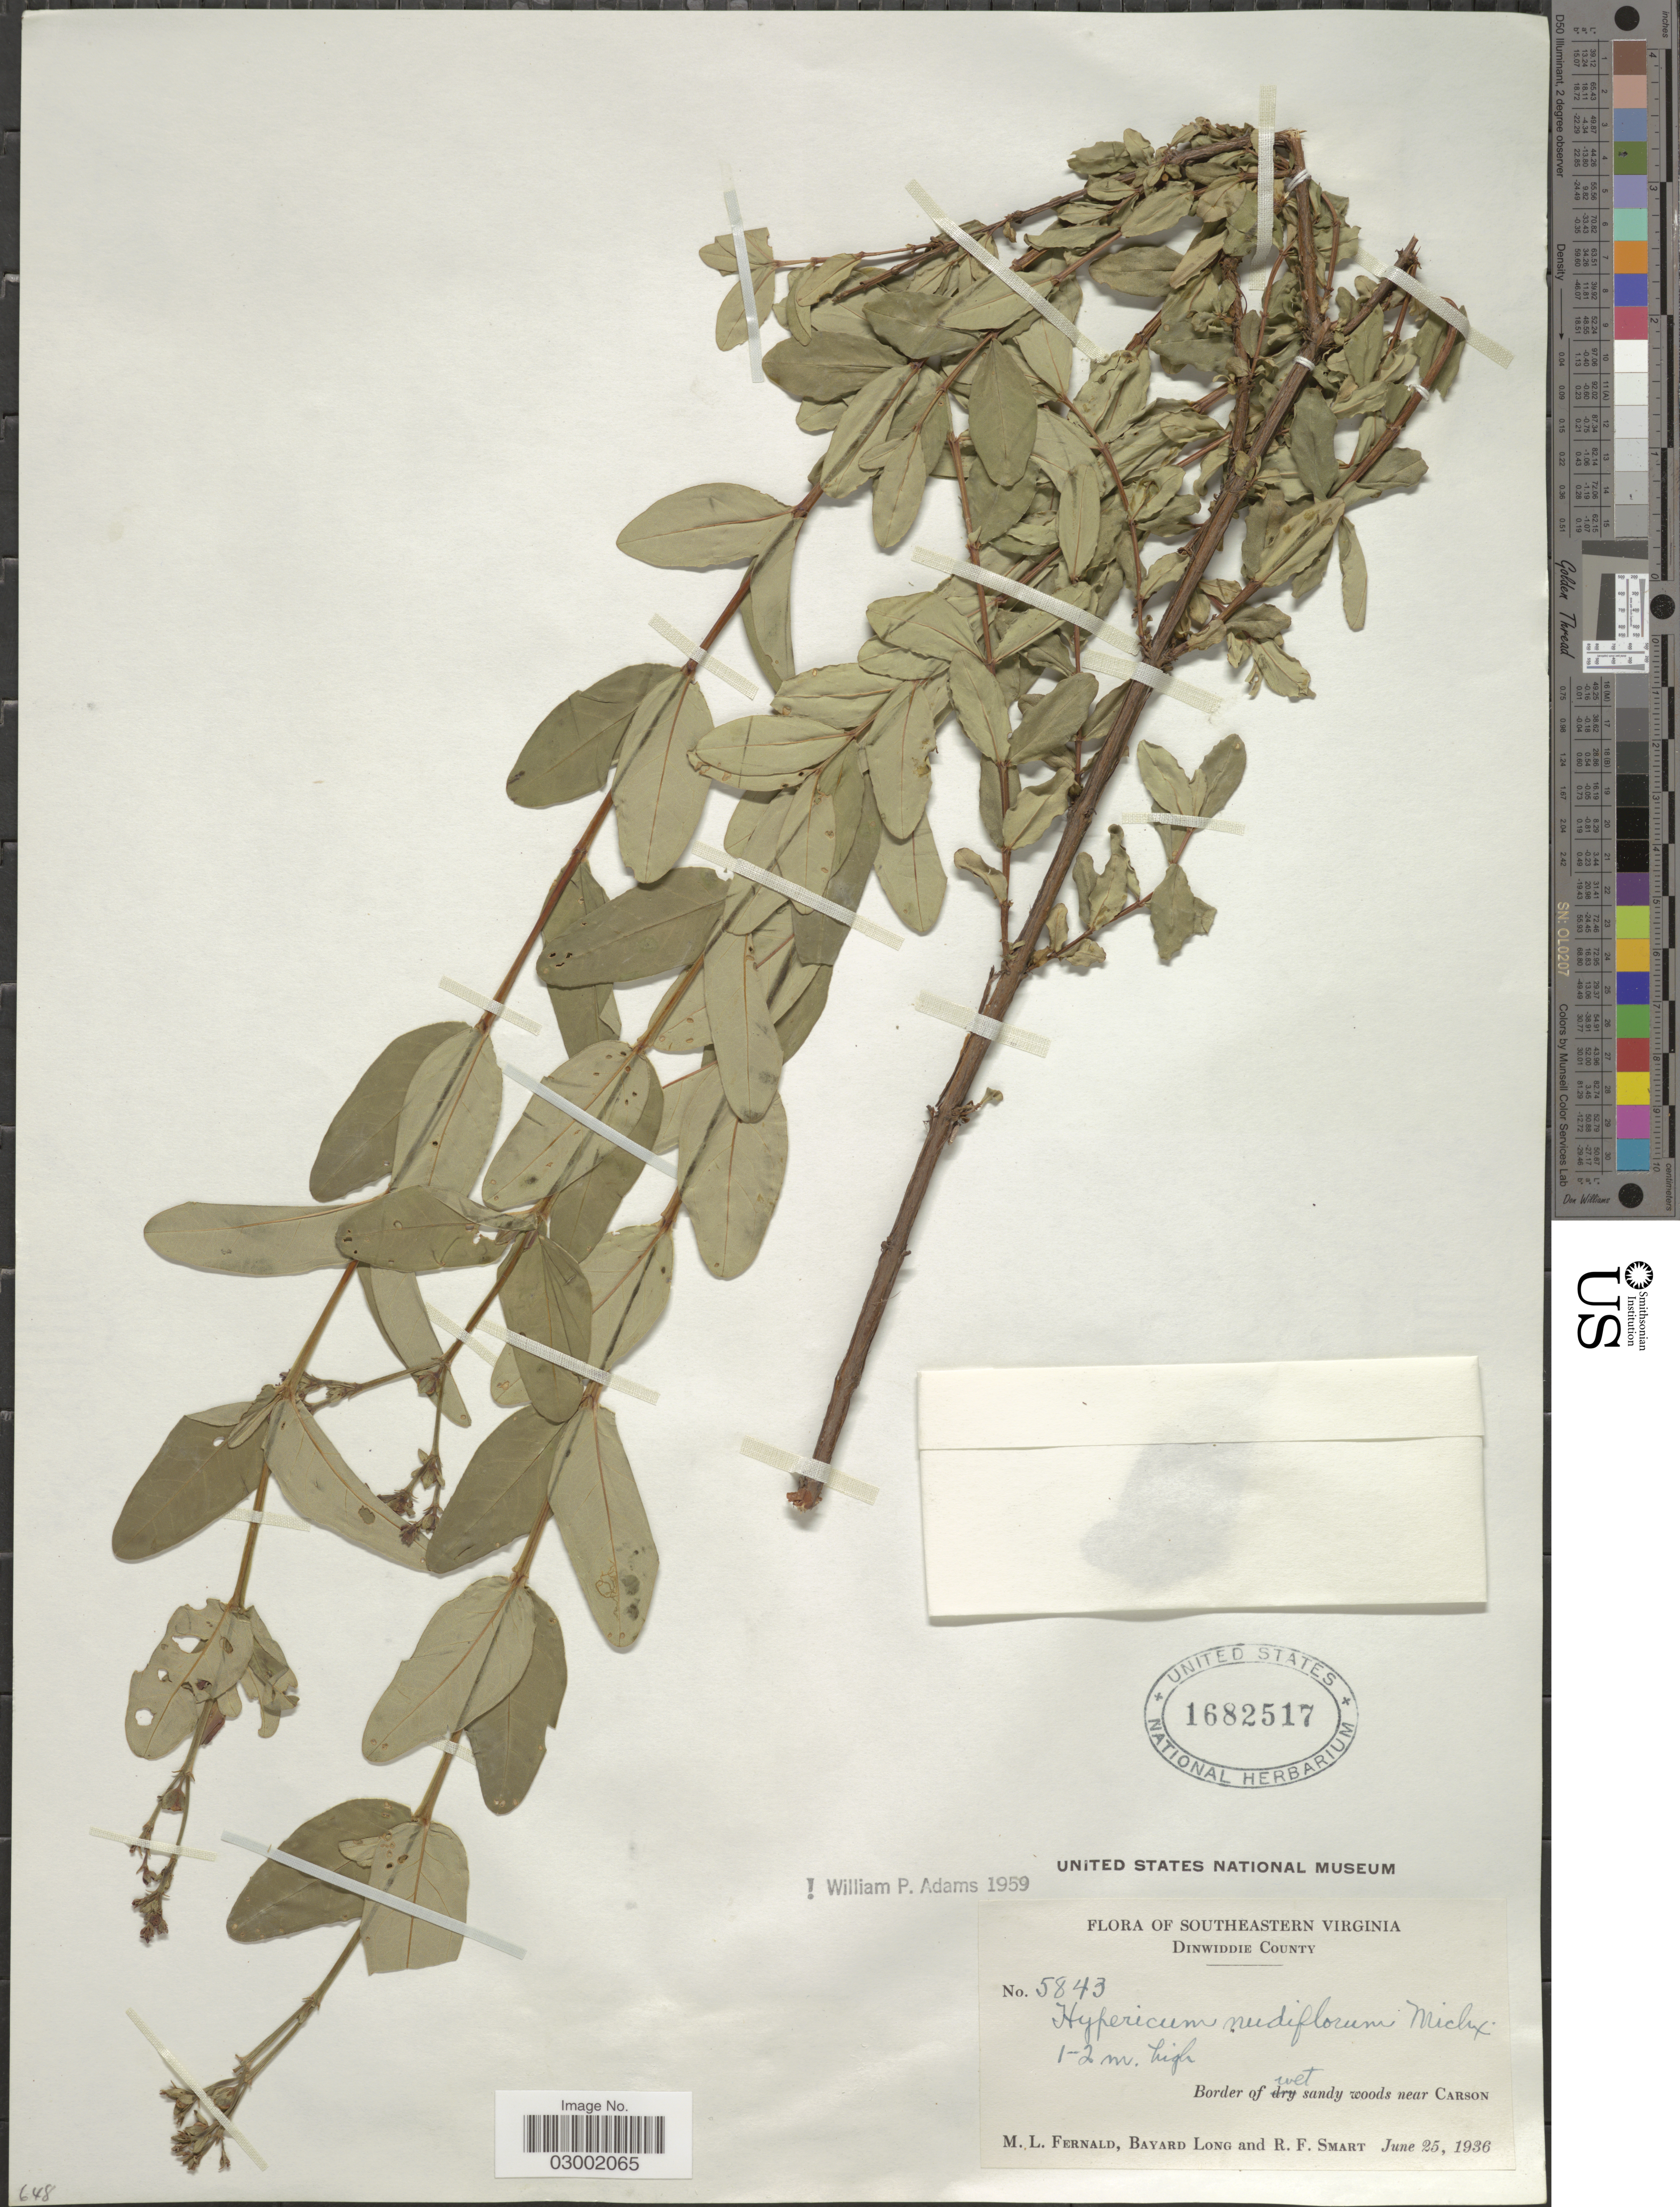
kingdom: Plantae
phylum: Tracheophyta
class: Magnoliopsida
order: Malpighiales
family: Hypericaceae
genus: Hypericum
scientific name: Hypericum nudiflorum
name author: Michx. ex Willd.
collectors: M. L. Fernald, B. Long & R. Smart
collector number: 5843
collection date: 1936-06-25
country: United States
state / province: Virginia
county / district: Dinwiddie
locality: Southeastern Virginia. Dinwiddie County. Border of wet sandy woods near Carson.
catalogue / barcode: US 1682517